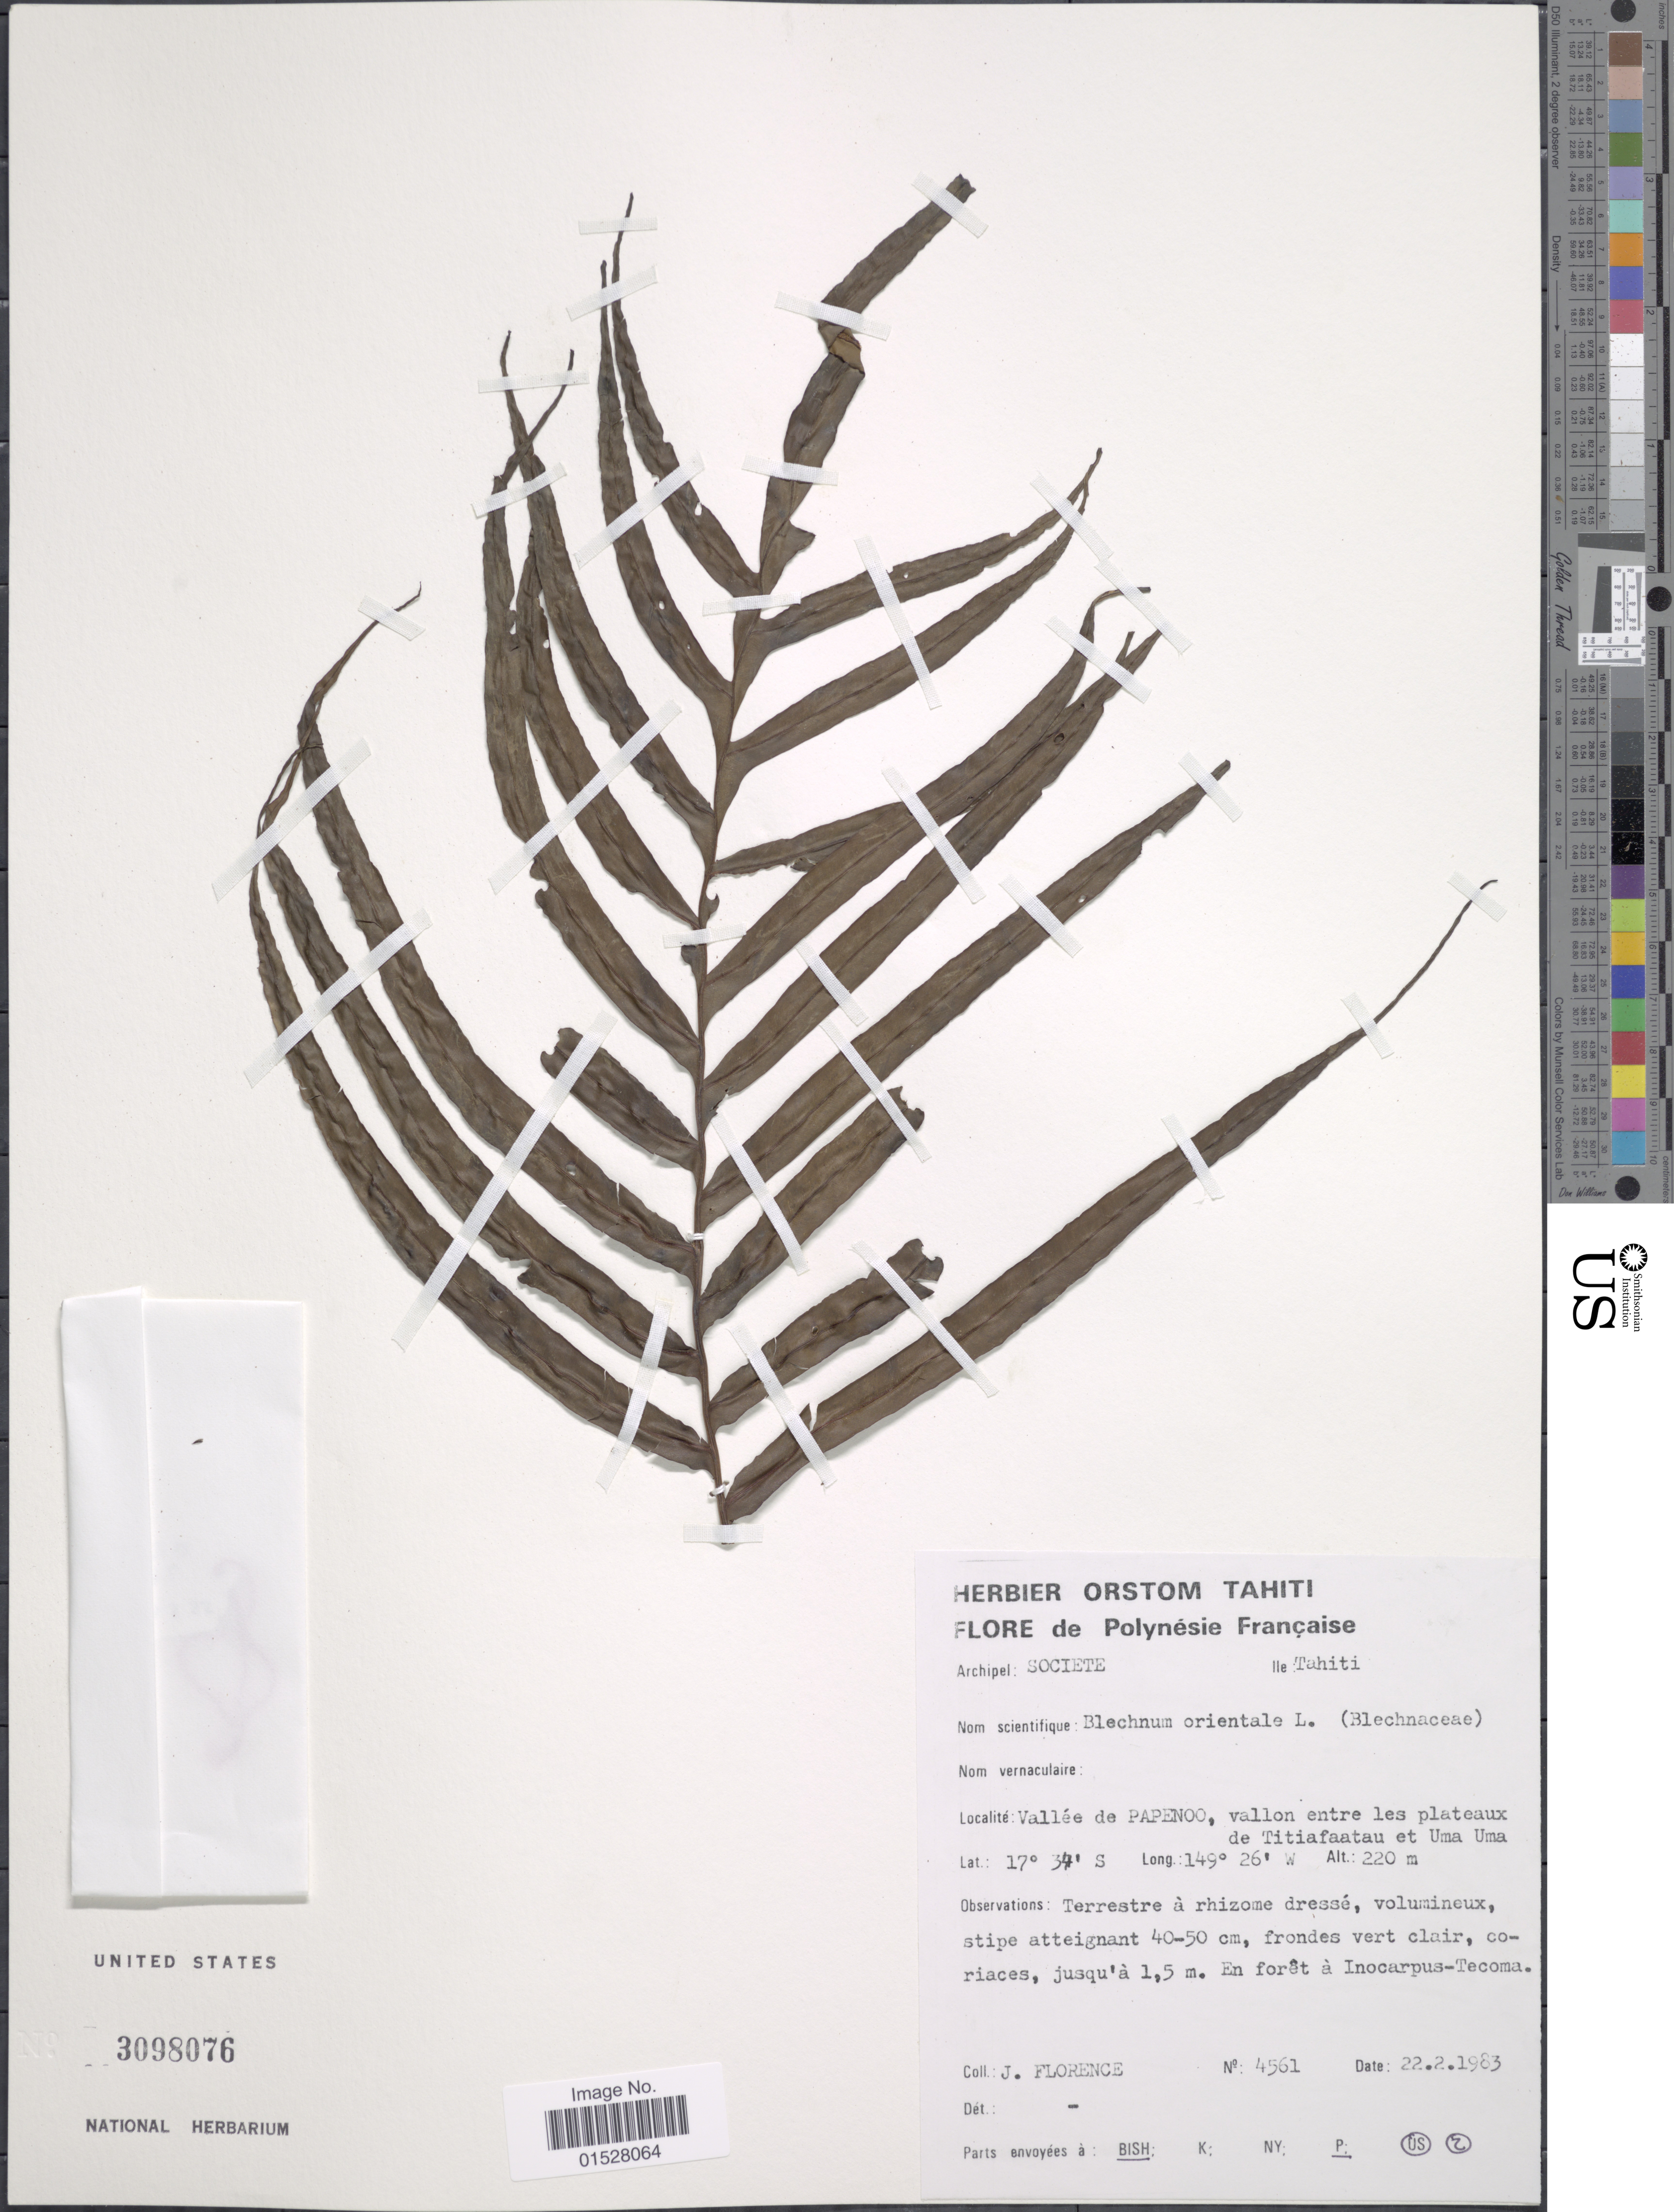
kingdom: Plantae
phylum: Tracheophyta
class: Polypodiopsida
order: Polypodiales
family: Blechnaceae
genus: Blechnum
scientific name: Blechnum orientale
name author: L.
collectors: J. Florence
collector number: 4561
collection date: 1983-02-22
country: French Polynesia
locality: Archipel: Societe, Ile: Tahiti, Vallée de Papenoo, vallon entre les plateaux de Titiafaatau et Uma Uma.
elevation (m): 220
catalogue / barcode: US 3098076